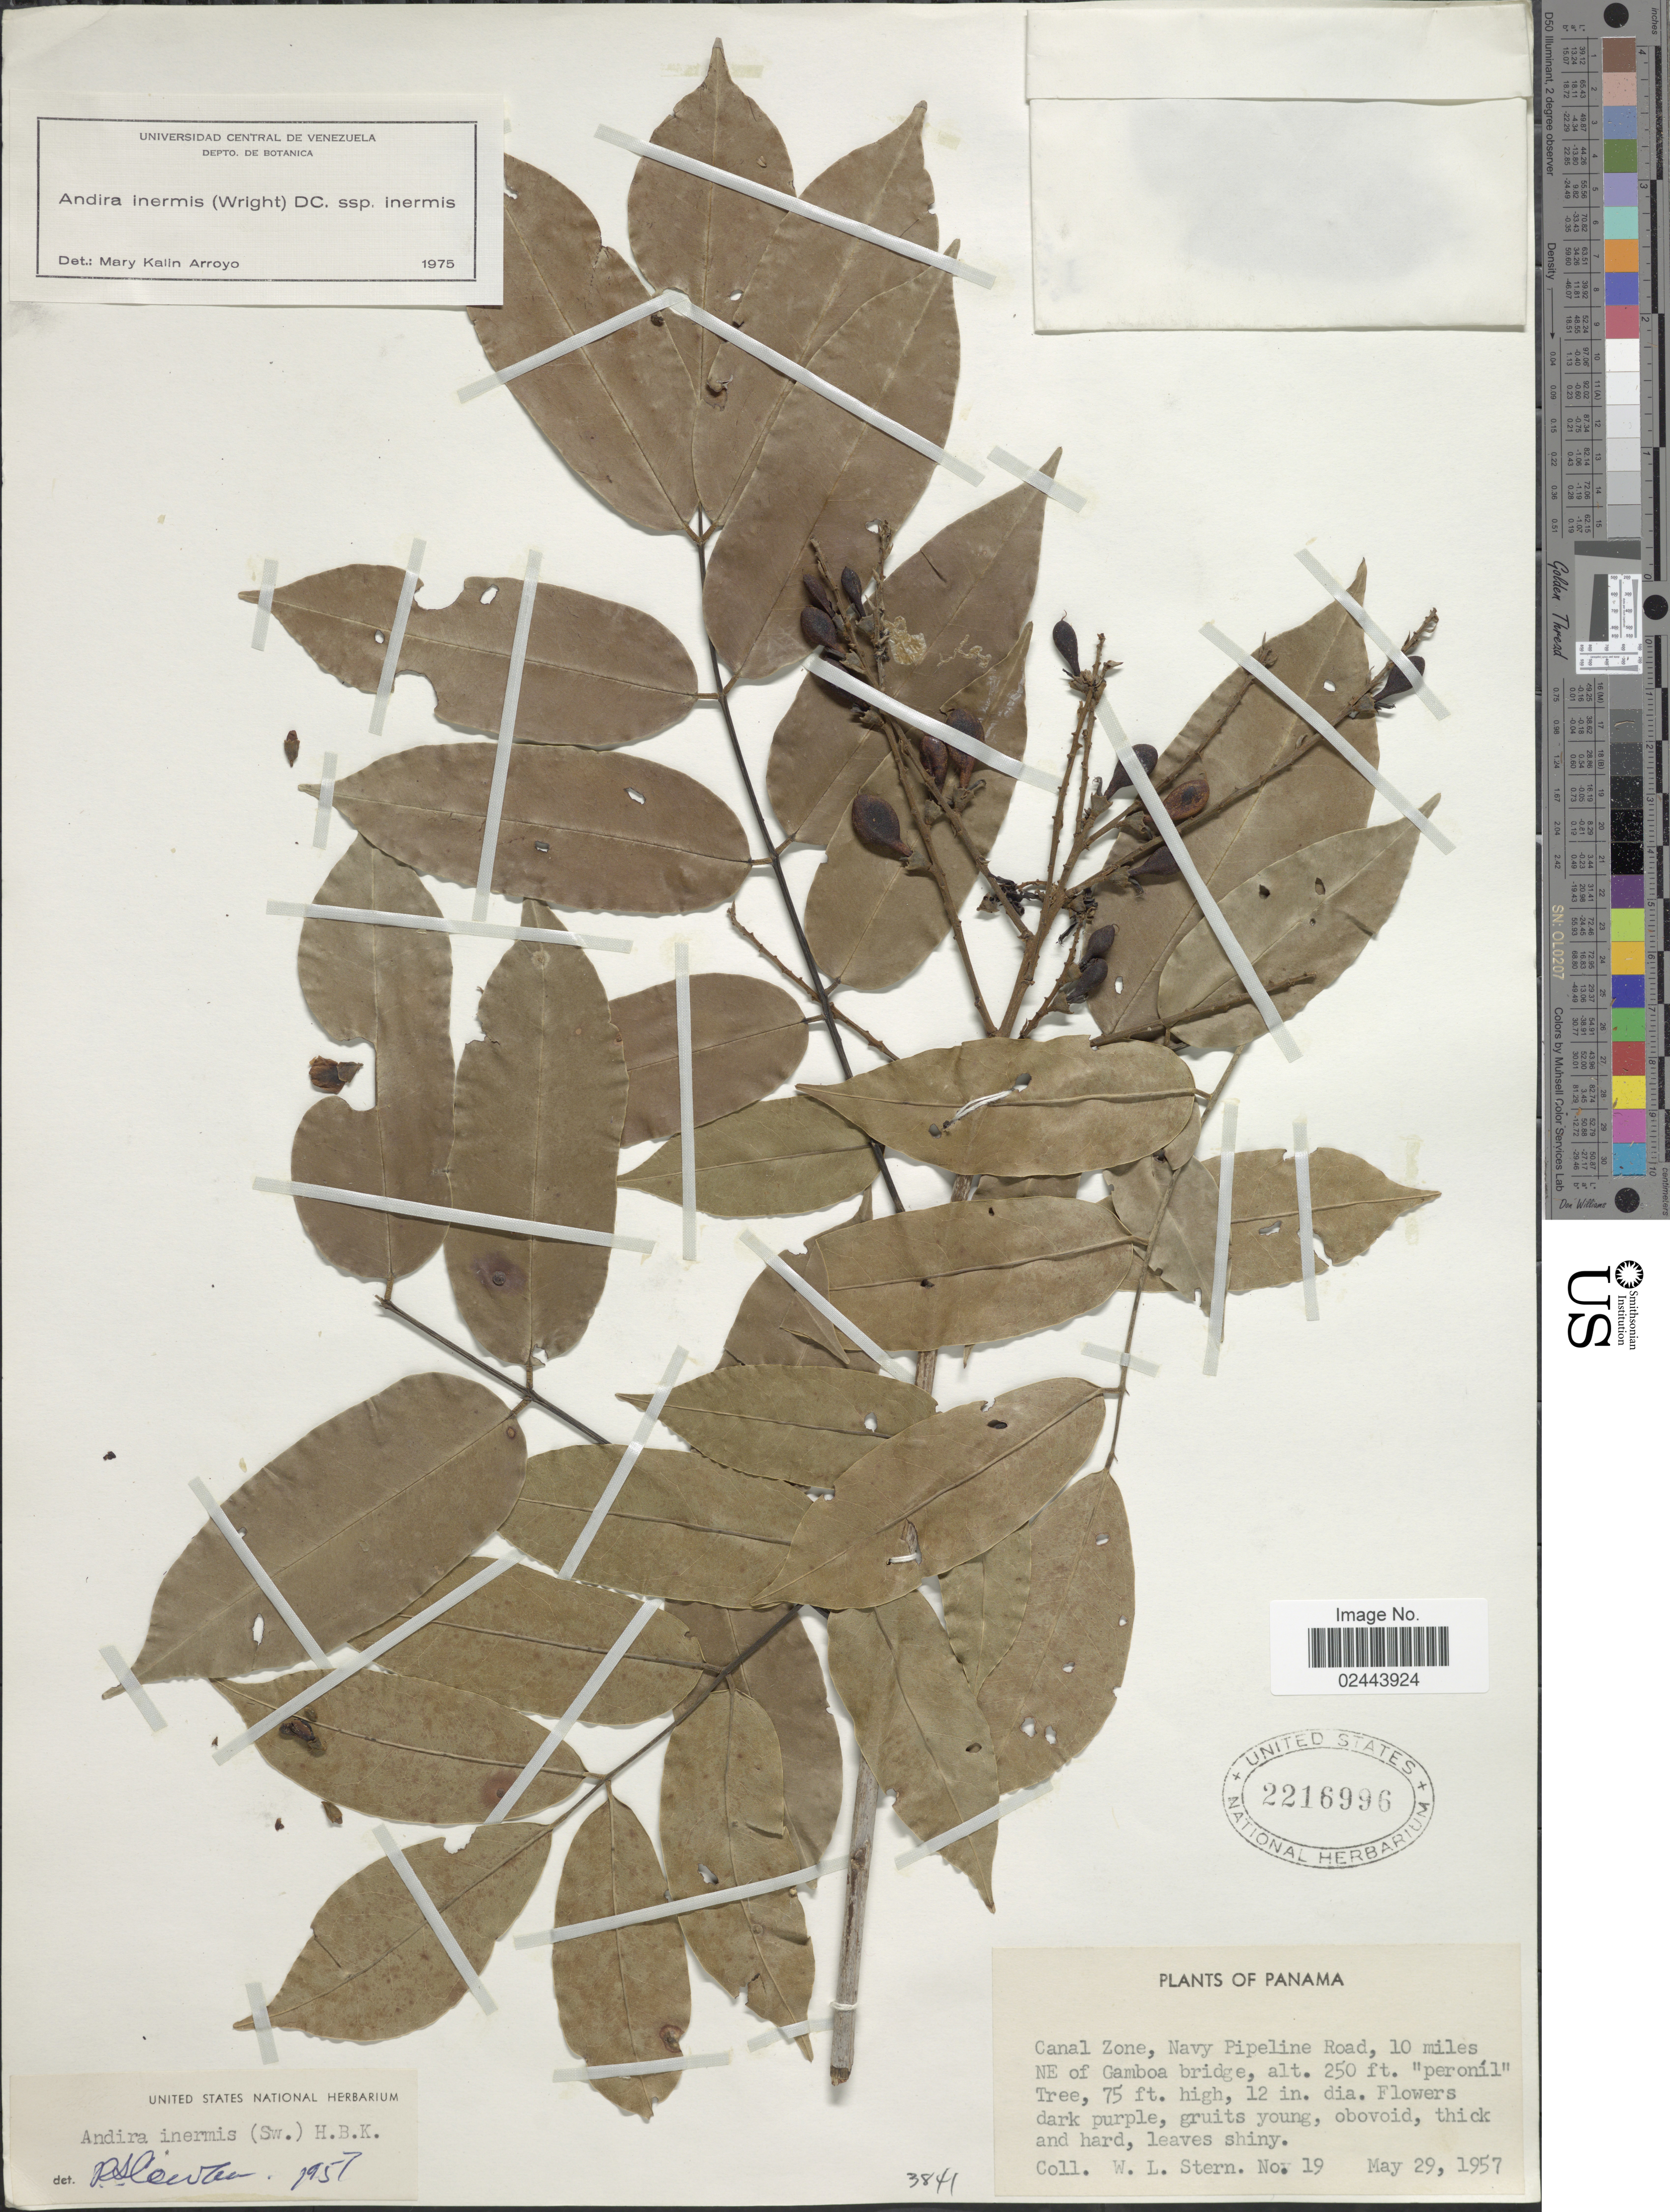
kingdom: Plantae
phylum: Tracheophyta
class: Magnoliopsida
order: Fabales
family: Fabaceae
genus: Andira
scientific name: Andira inermis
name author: (W. Wright) Kunth ex DC.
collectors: W. L. Stern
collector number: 19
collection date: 1957-05-29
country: Panama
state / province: Colón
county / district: Canal Zone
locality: Canal Zone, Navy Pipeline Road, 10 miles NE of Gamboa bridge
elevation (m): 76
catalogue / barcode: US 2216996